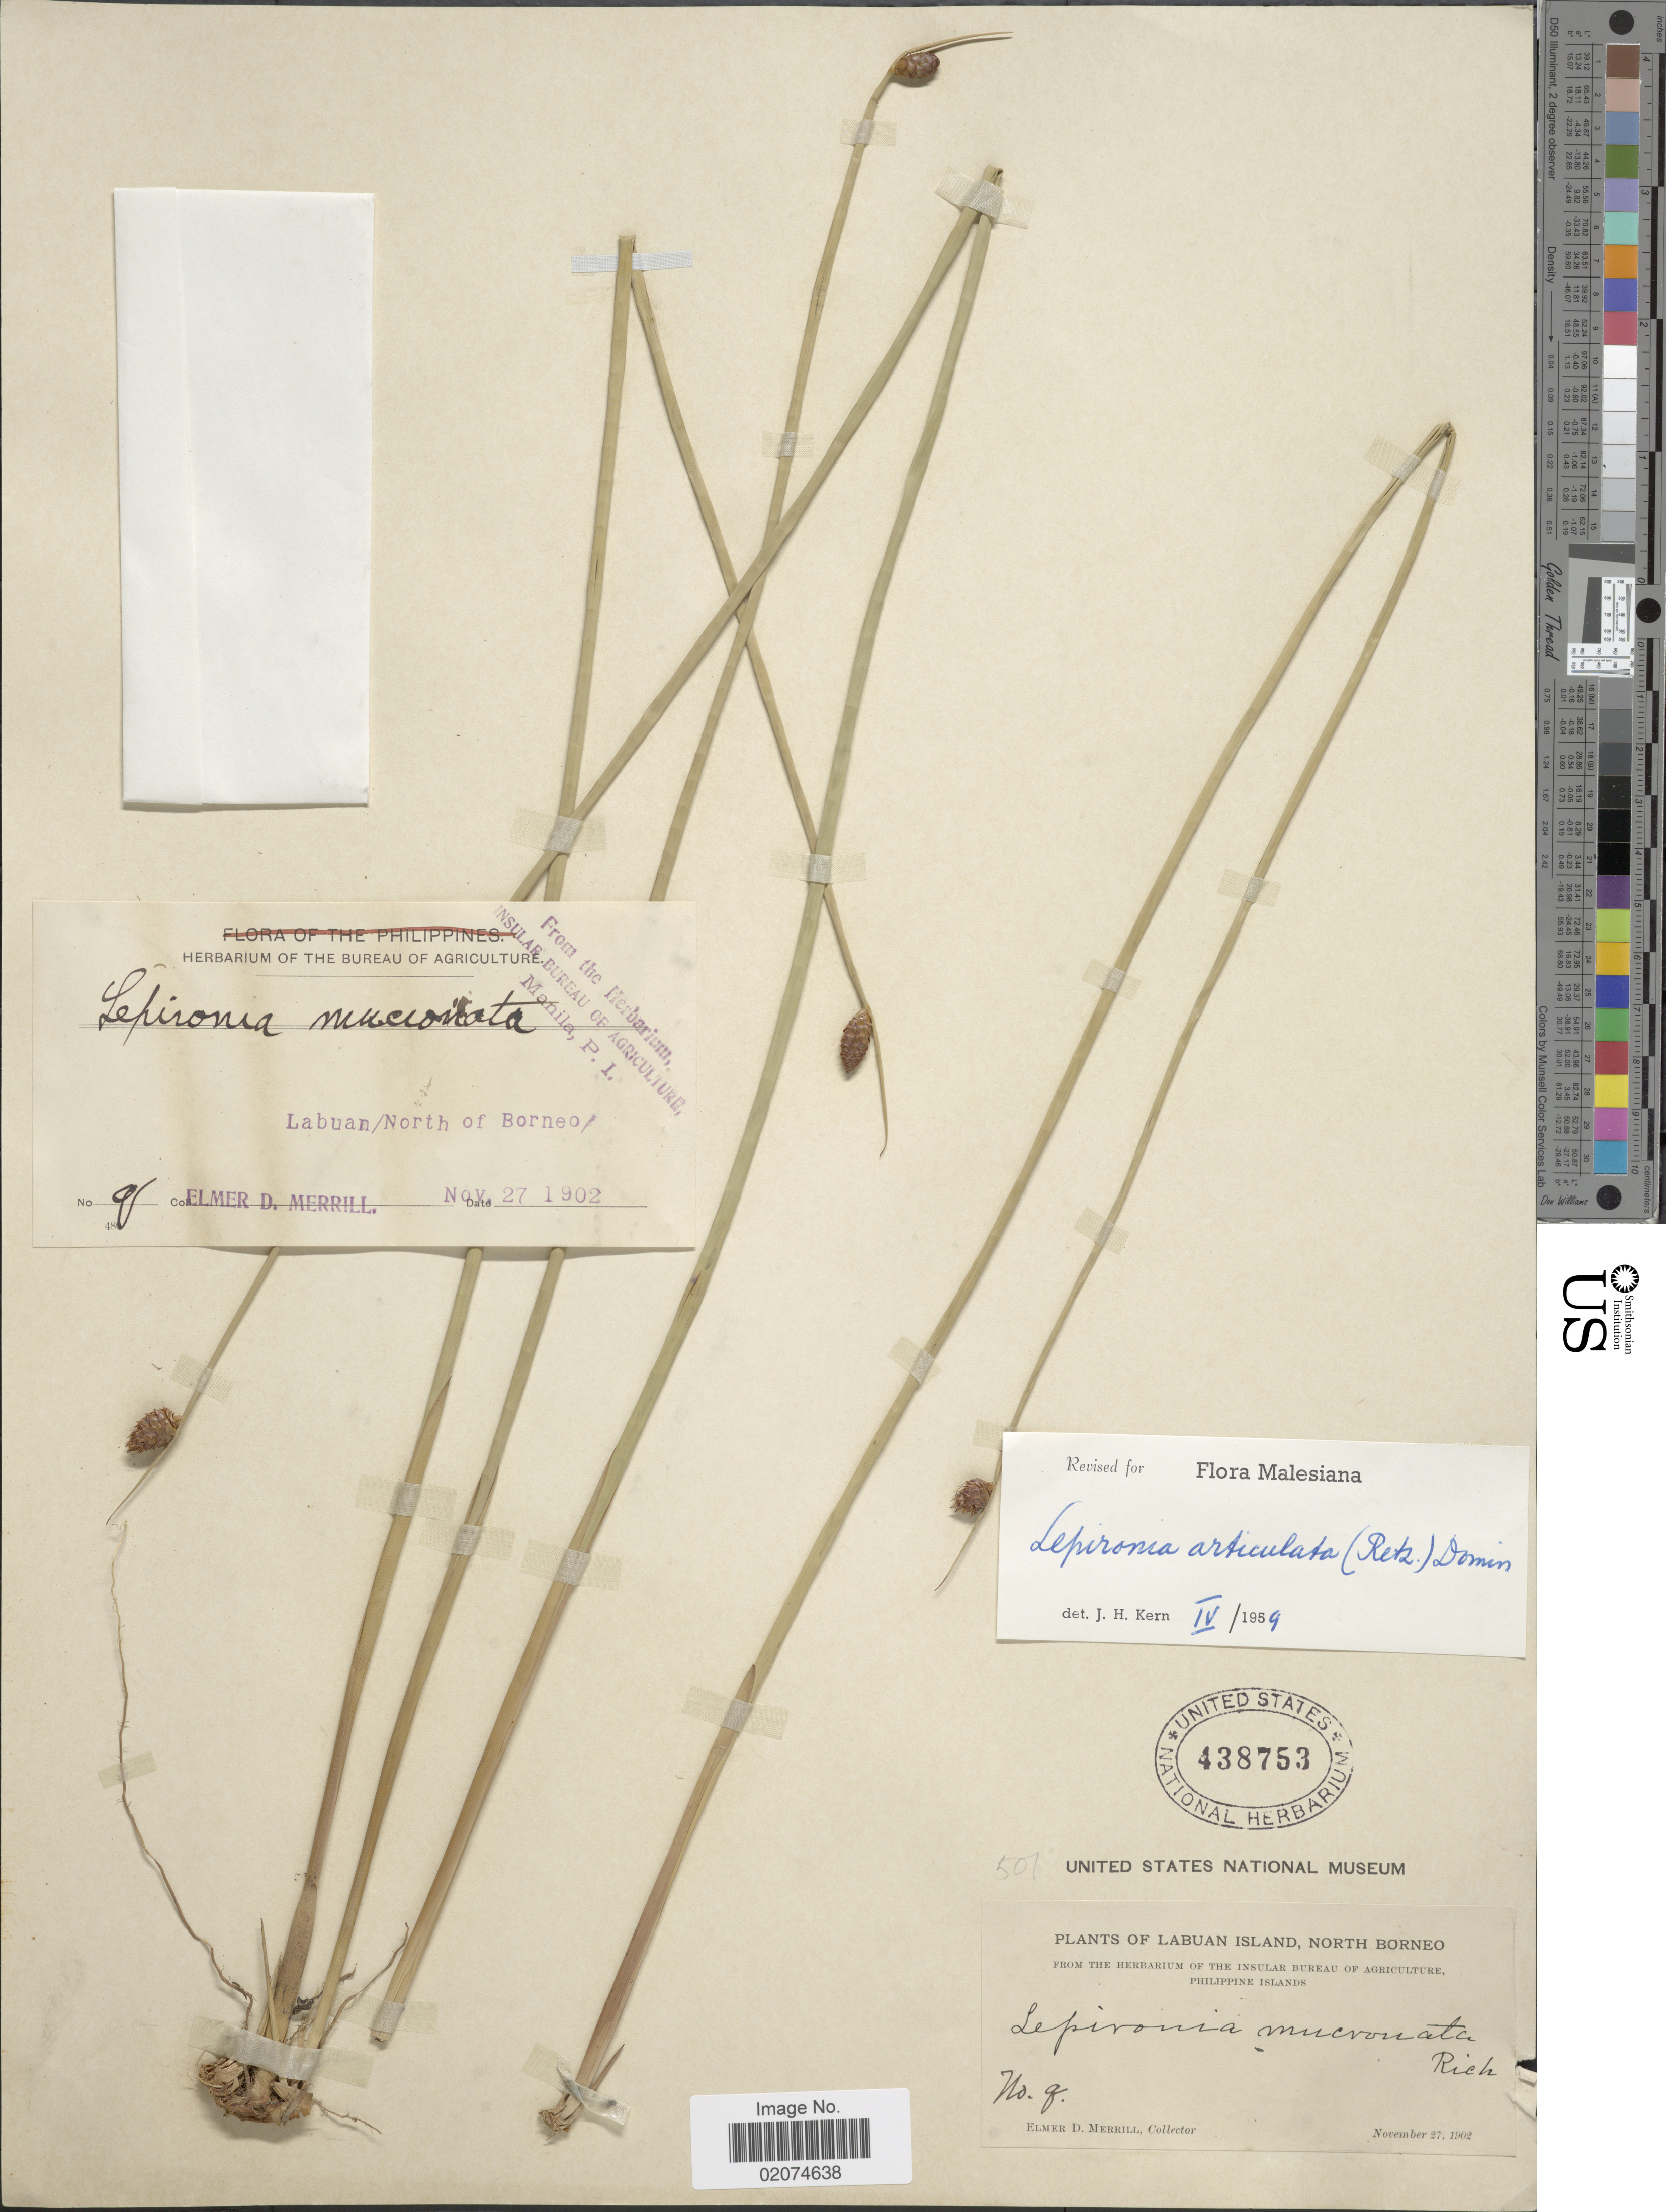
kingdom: Plantae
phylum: Tracheophyta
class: Liliopsida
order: Poales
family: Cyperaceae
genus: Lepironia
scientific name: Lepironia articulata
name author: (Retz.) Domin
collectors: E. D. Merrill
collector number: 9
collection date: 1902-11-27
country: Malaysia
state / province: Labuan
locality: Labuan Island, North Borneo.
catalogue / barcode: US 438753